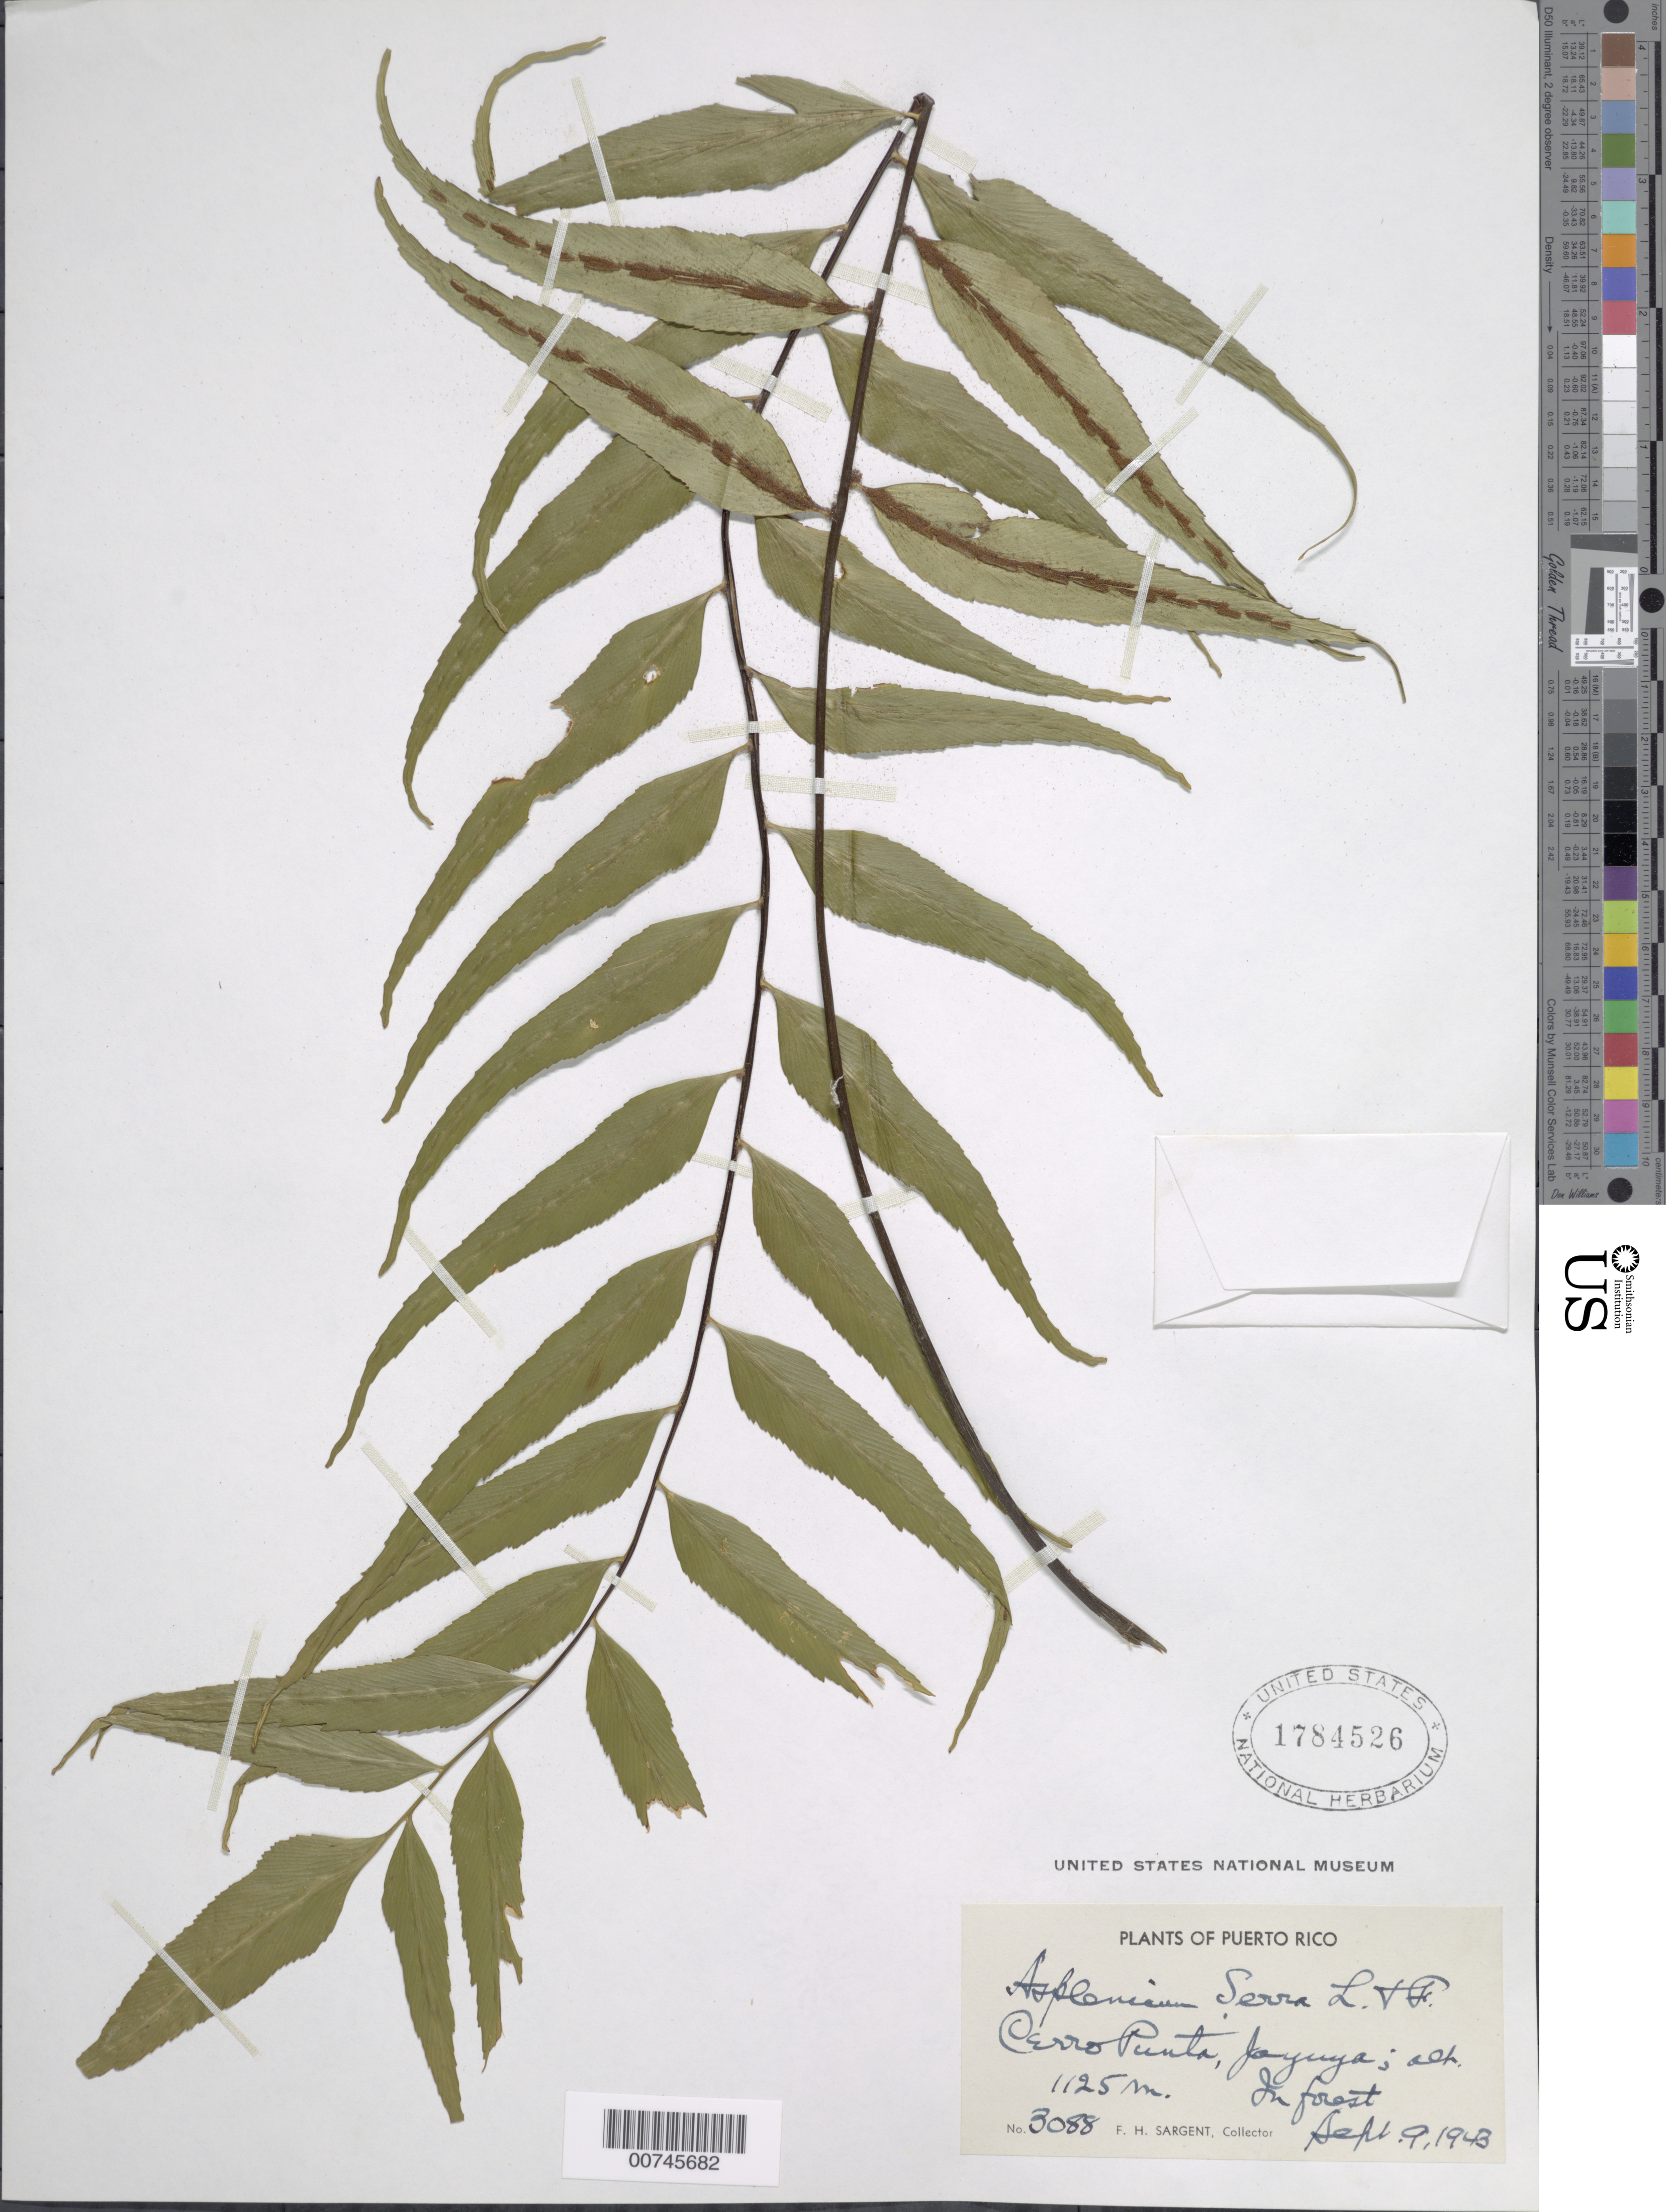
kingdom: Plantae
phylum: Tracheophyta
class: Polypodiopsida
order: Polypodiales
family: Aspleniaceae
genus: Asplenium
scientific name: Asplenium serra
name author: Langsd. & Fisch.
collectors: F. H. Sargent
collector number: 3088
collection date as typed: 09 Sep 1943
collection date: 1943-09-09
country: Puerto Rico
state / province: Jayuya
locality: Cerro Punta, Jayuya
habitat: In forest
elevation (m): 1125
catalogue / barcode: US 1784526